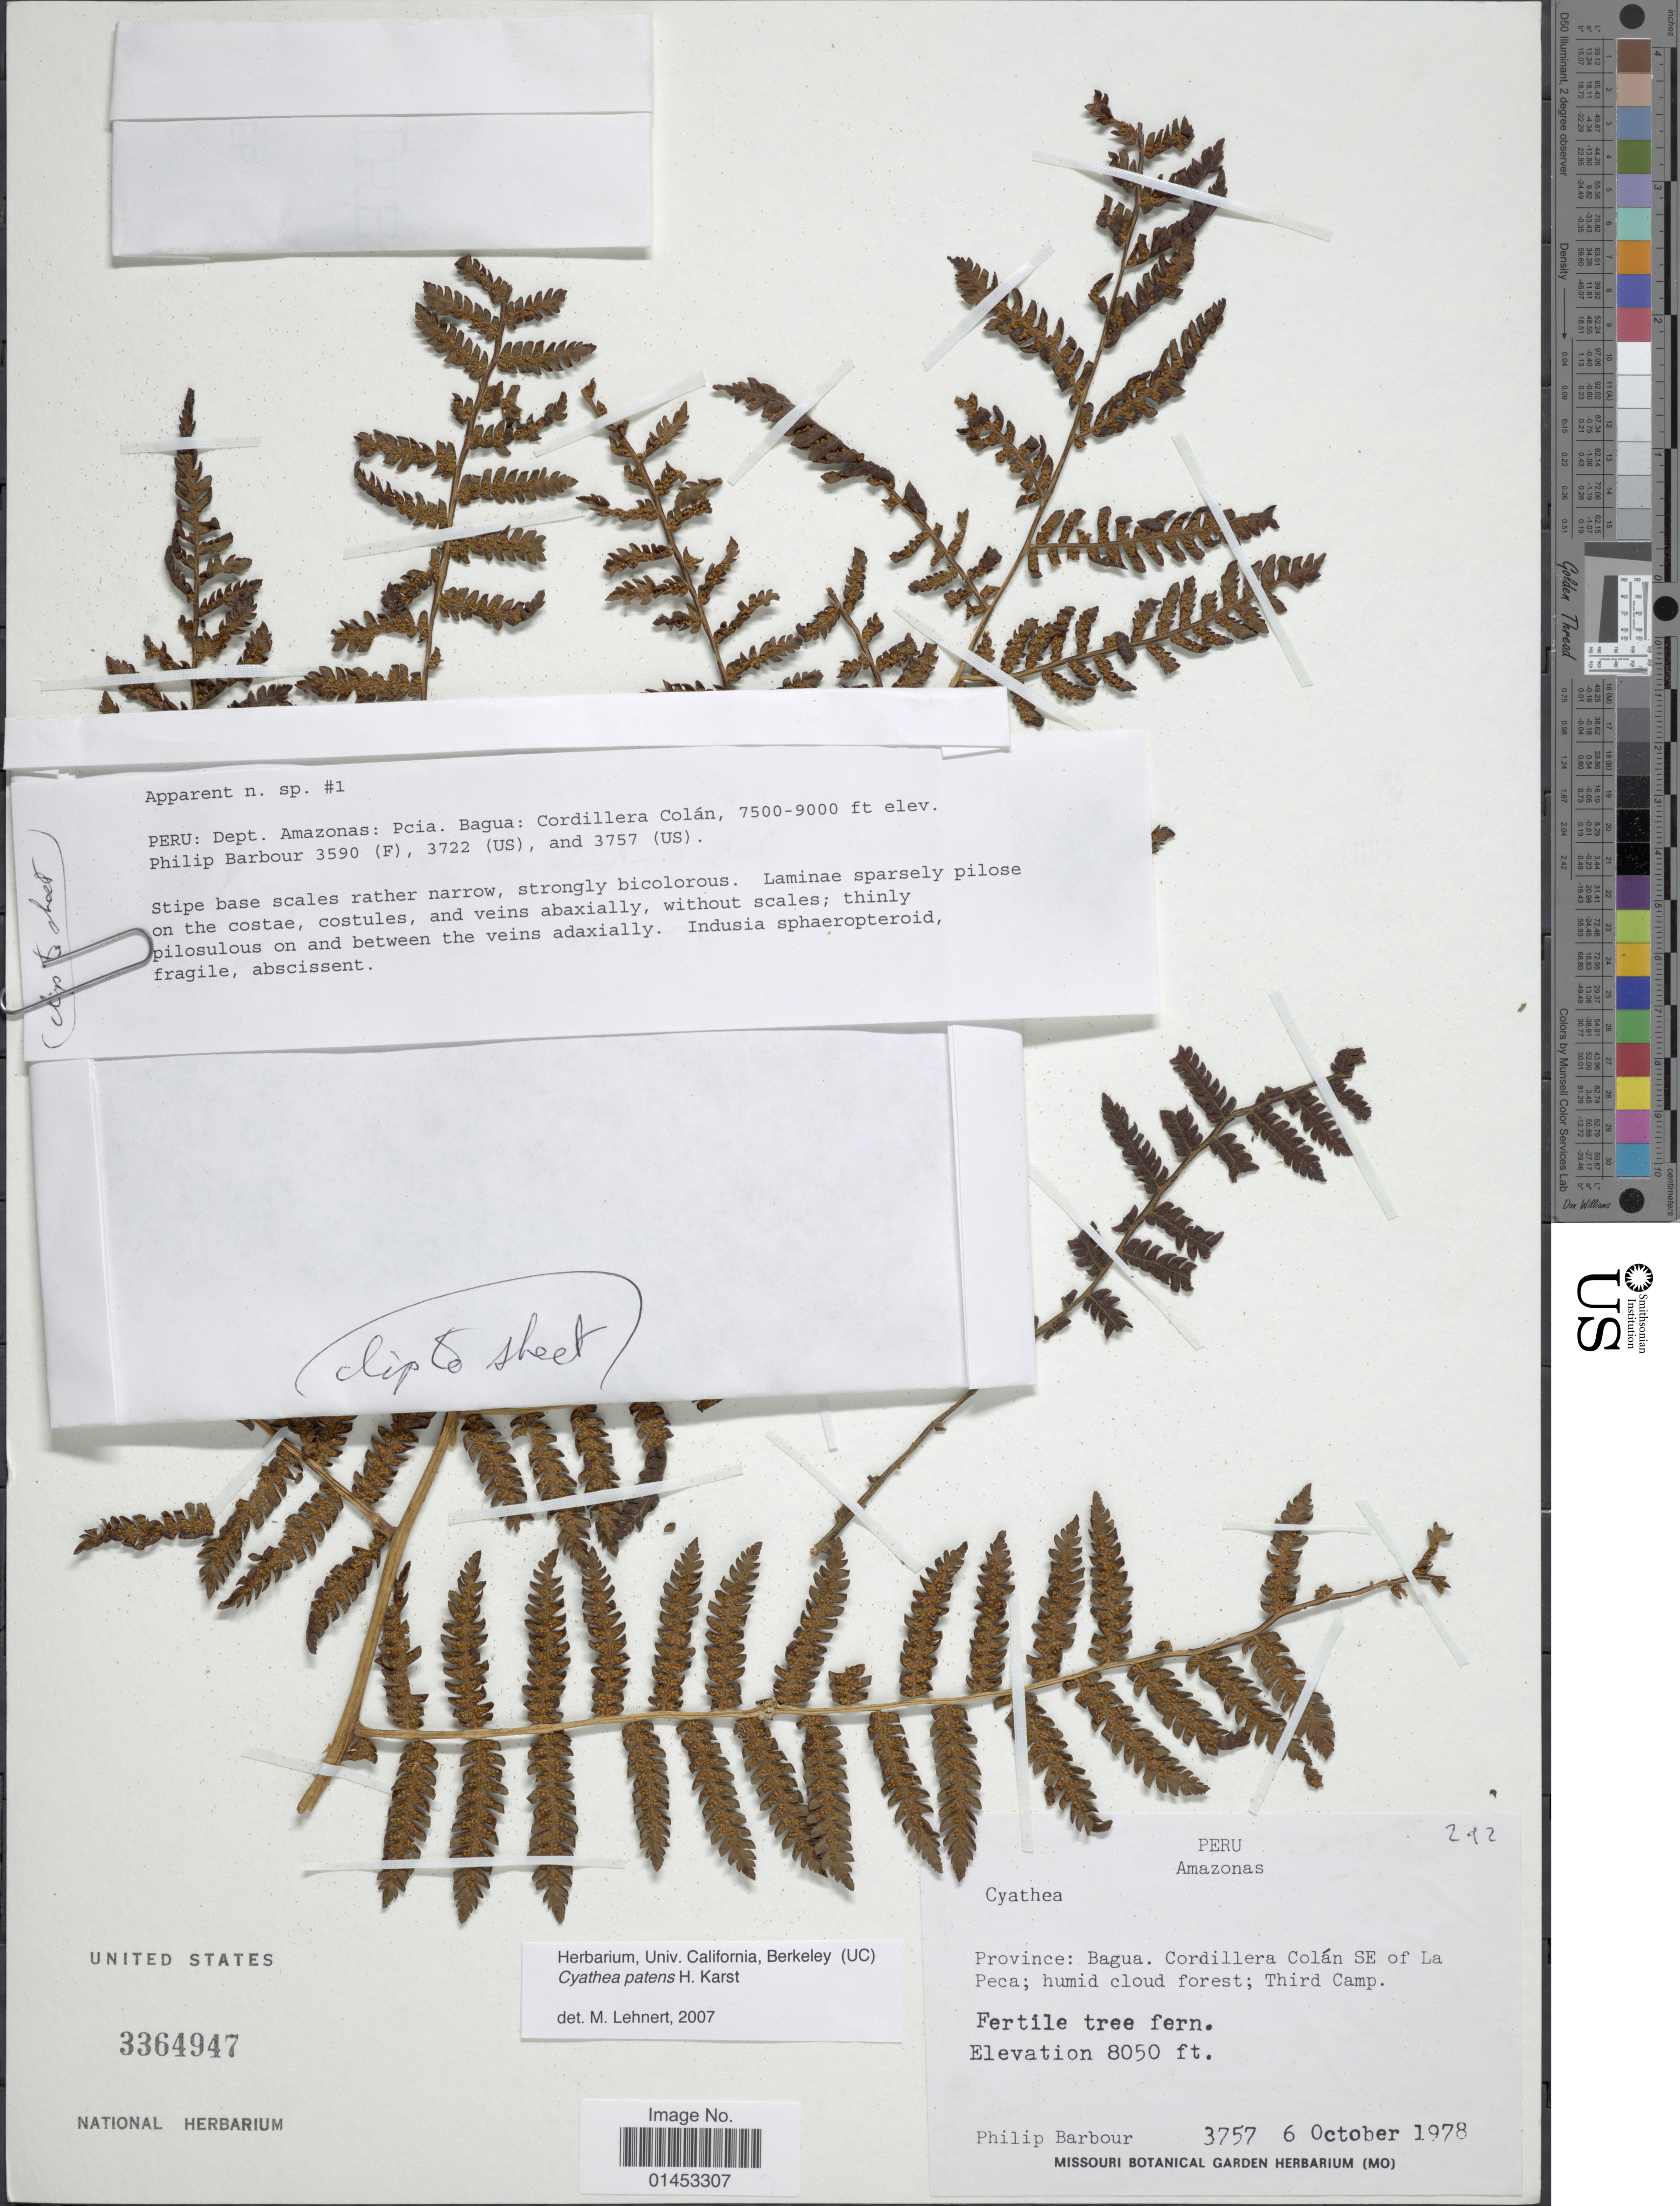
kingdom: Plantae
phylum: Tracheophyta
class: Polypodiopsida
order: Cyatheales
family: Cyatheaceae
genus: Cyathea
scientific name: Cyathea sp.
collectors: P. Barbour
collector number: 3757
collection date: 1978-10-06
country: Peru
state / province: Amazonas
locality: Amazonas, province: Bagua, cordillera Colán SE of La Peca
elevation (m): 2454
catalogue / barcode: US 3364947